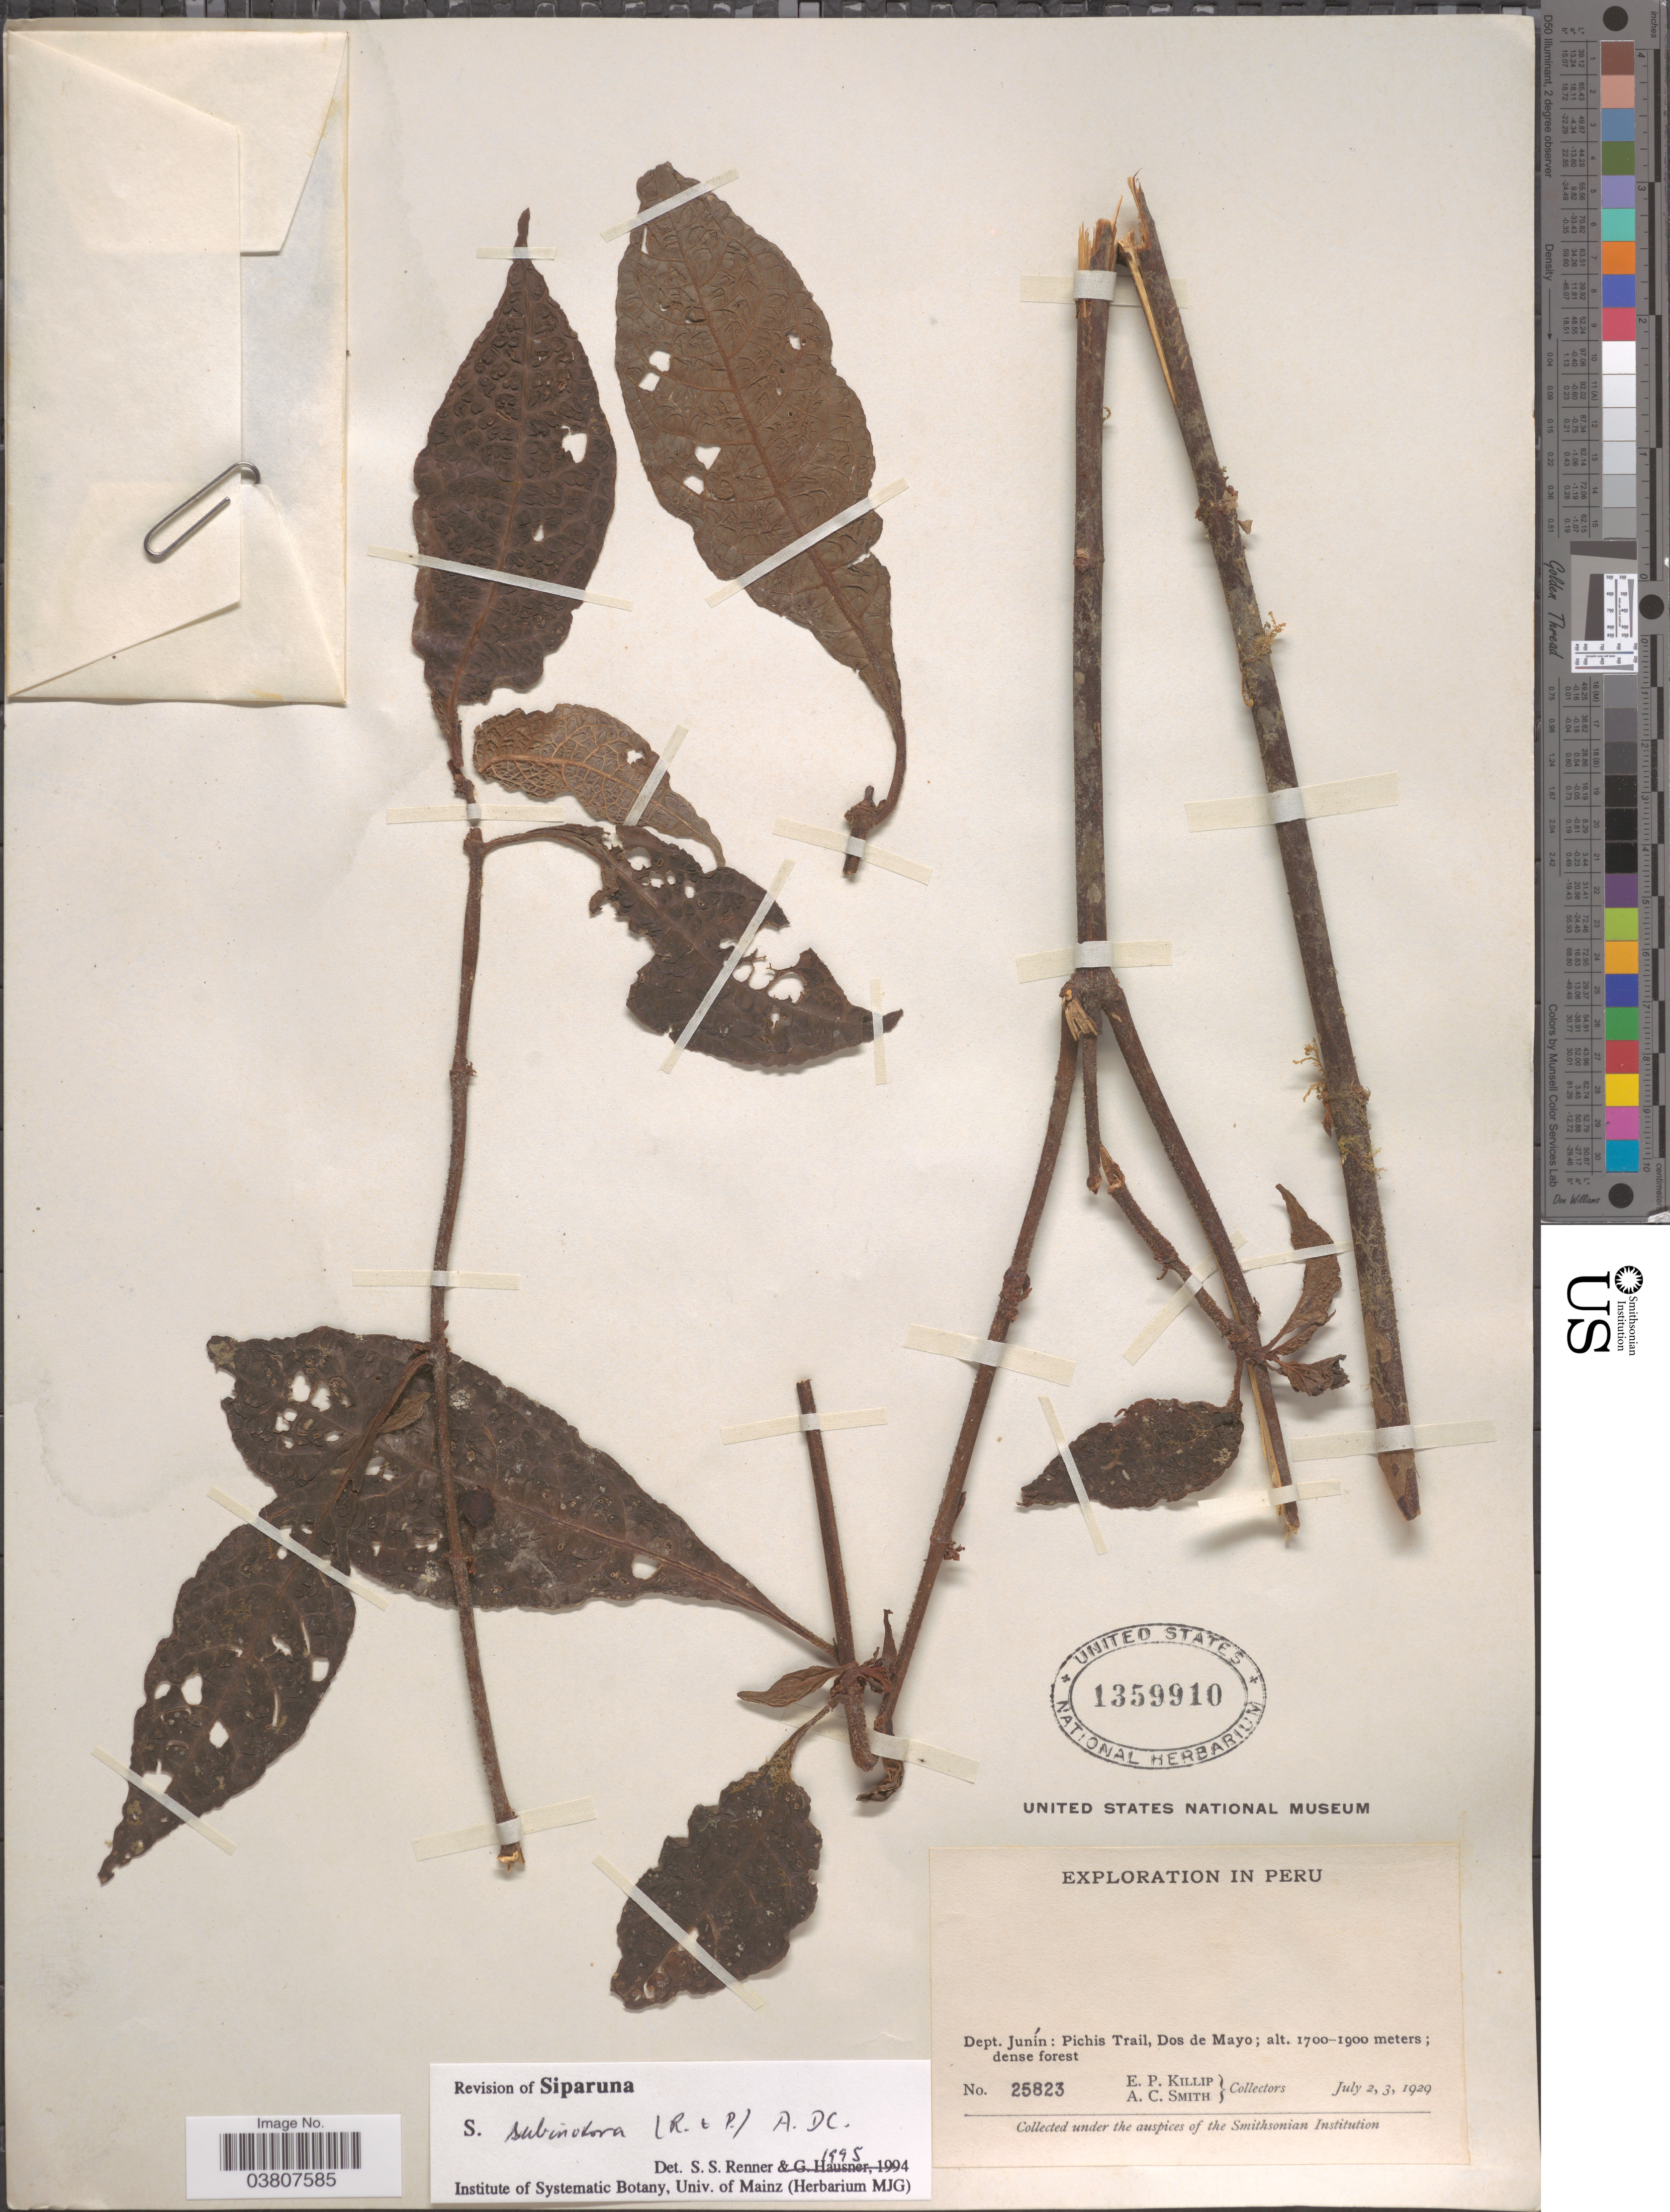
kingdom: Plantae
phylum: Tracheophyta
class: Magnoliopsida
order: Laurales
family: Siparunaceae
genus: Siparuna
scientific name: Siparuna subinodora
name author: (Ruiz & Pav.) A. DC.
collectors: E. P. Killip & A. C. Smith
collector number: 25823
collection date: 1929-07-02/1929-07-03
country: Peru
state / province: Junín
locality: Dept. Junín: Pichis Trail, Dos de Mayo.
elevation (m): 1700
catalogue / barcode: US 1359910